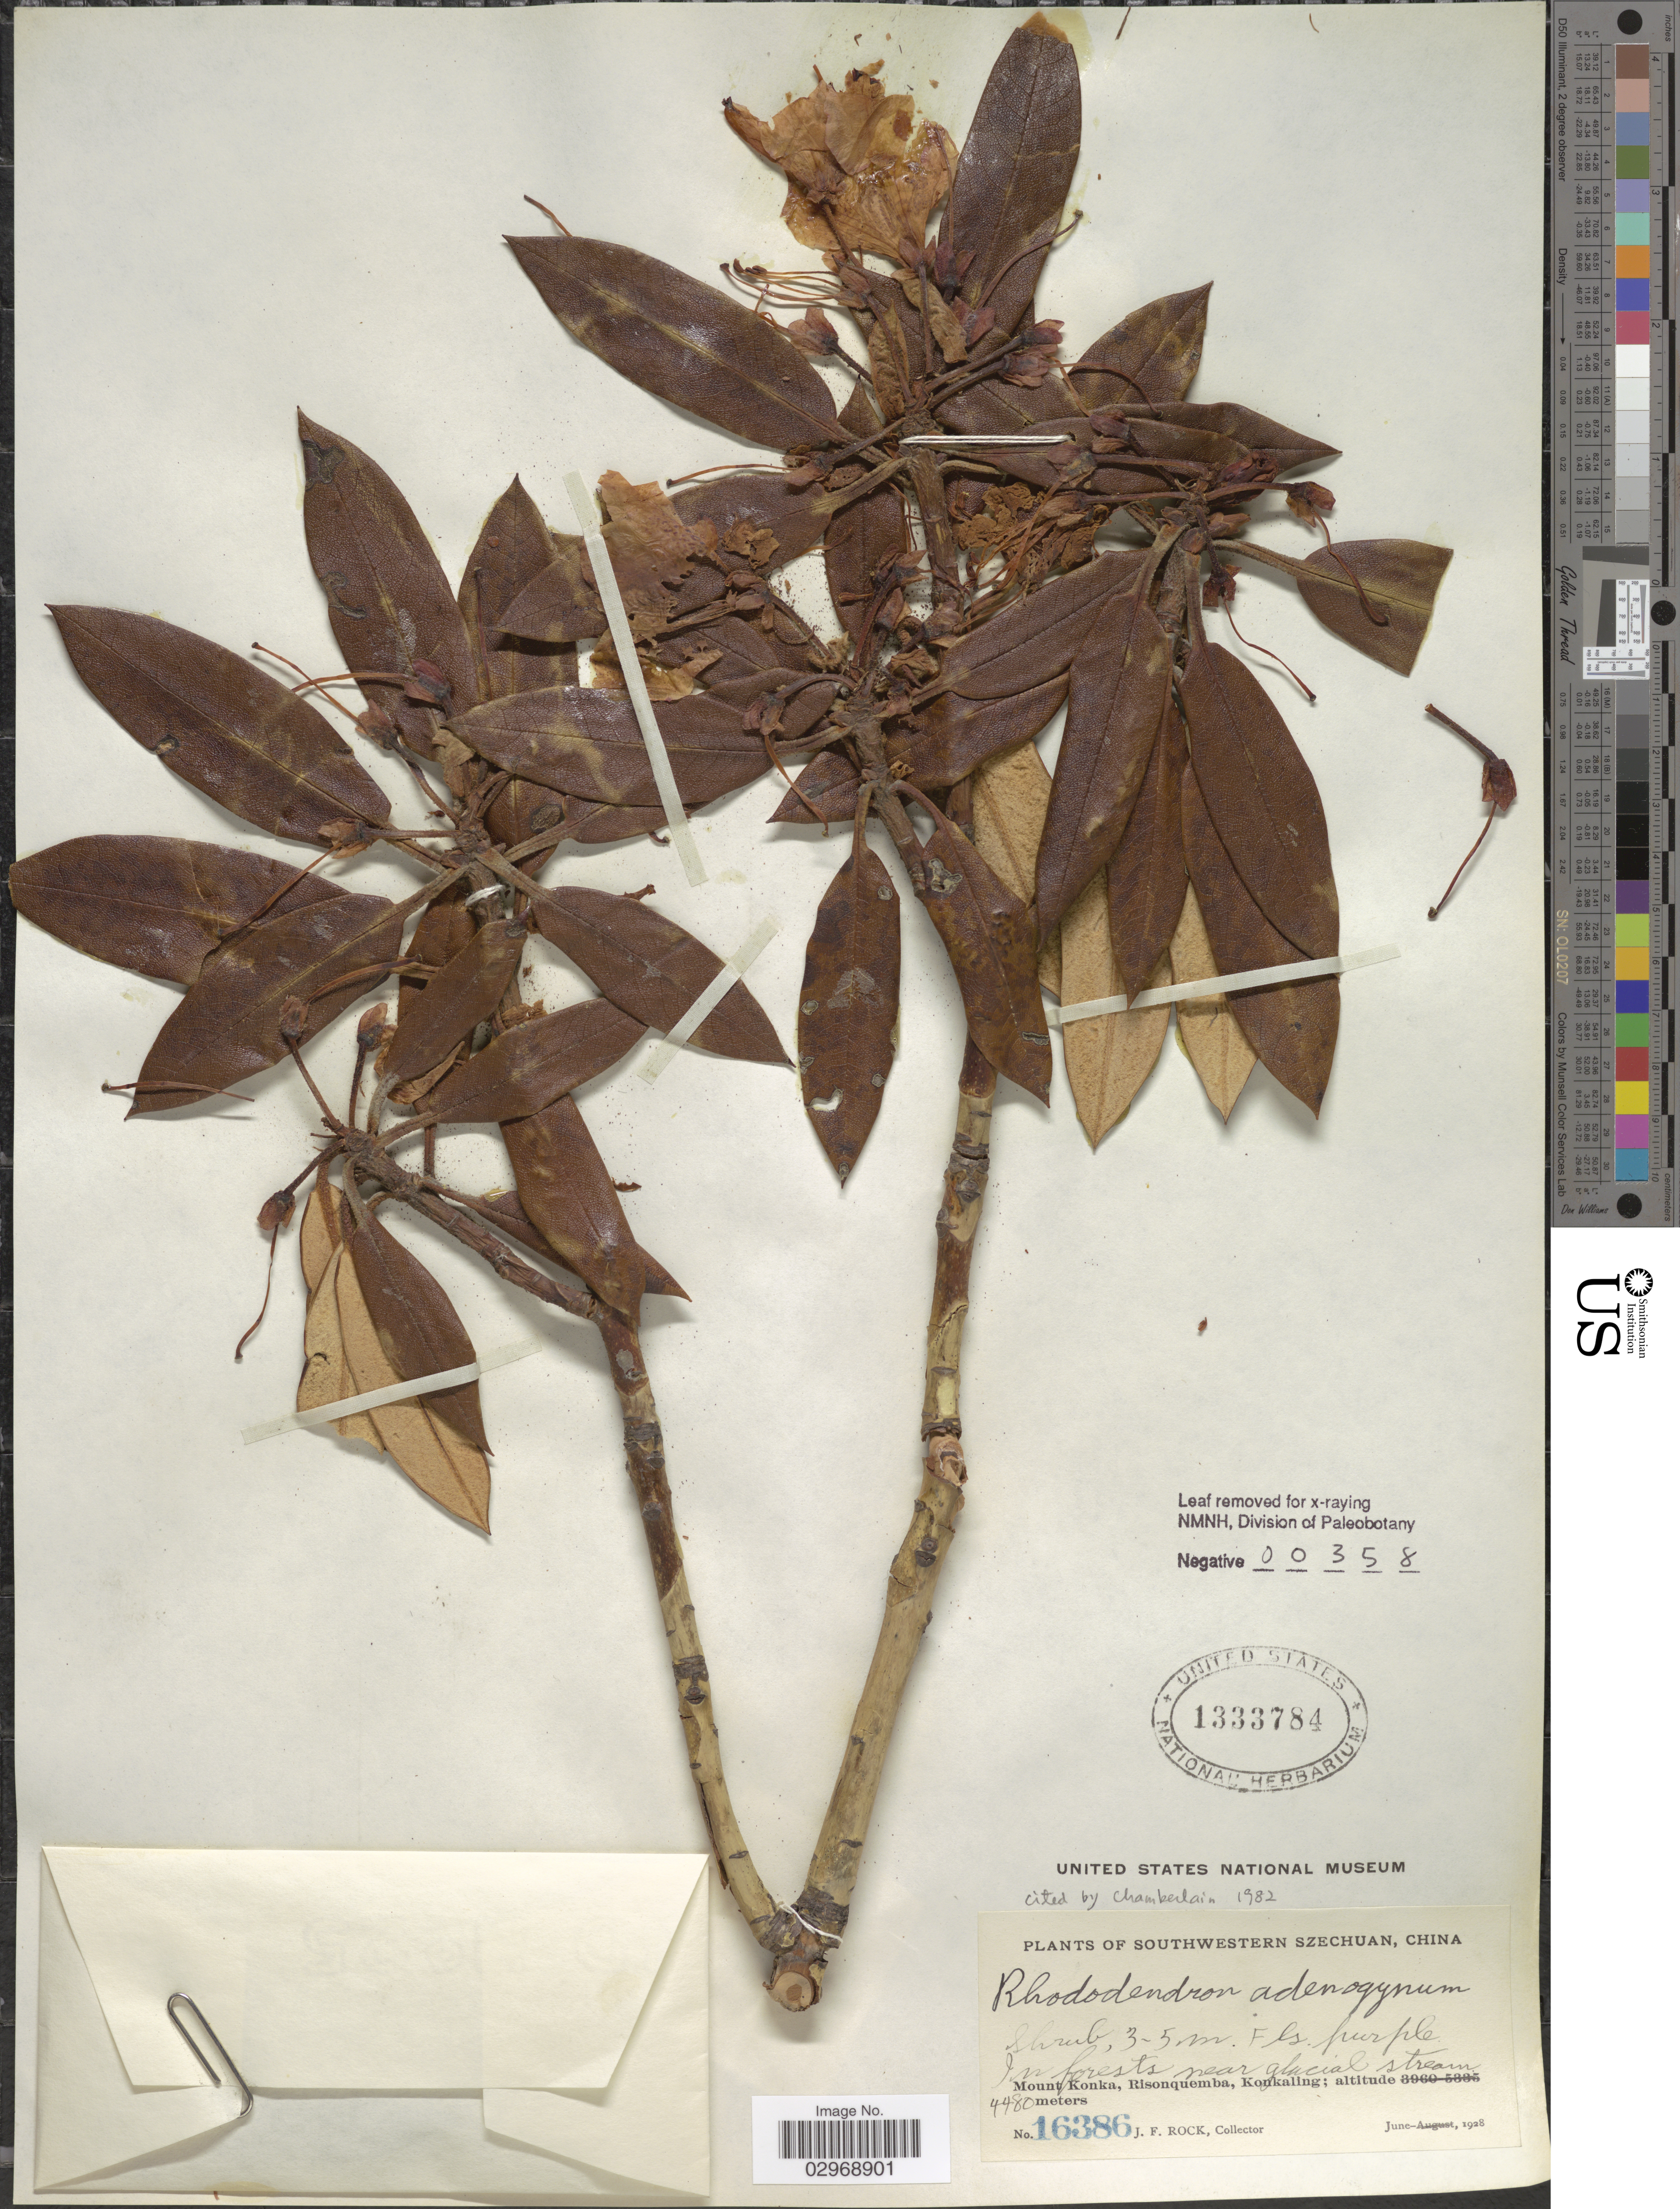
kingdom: Plantae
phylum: Tracheophyta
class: Magnoliopsida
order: Ericales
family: Ericaceae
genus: Rhododendron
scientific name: Rhododendron adenogynum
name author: Diels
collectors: J. Rock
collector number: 16386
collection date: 1928-06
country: China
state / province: Sichuan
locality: Southwestern Szechuan. Mount Konka, Risonquemba, Konkaling.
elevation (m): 4480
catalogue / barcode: US 1333784